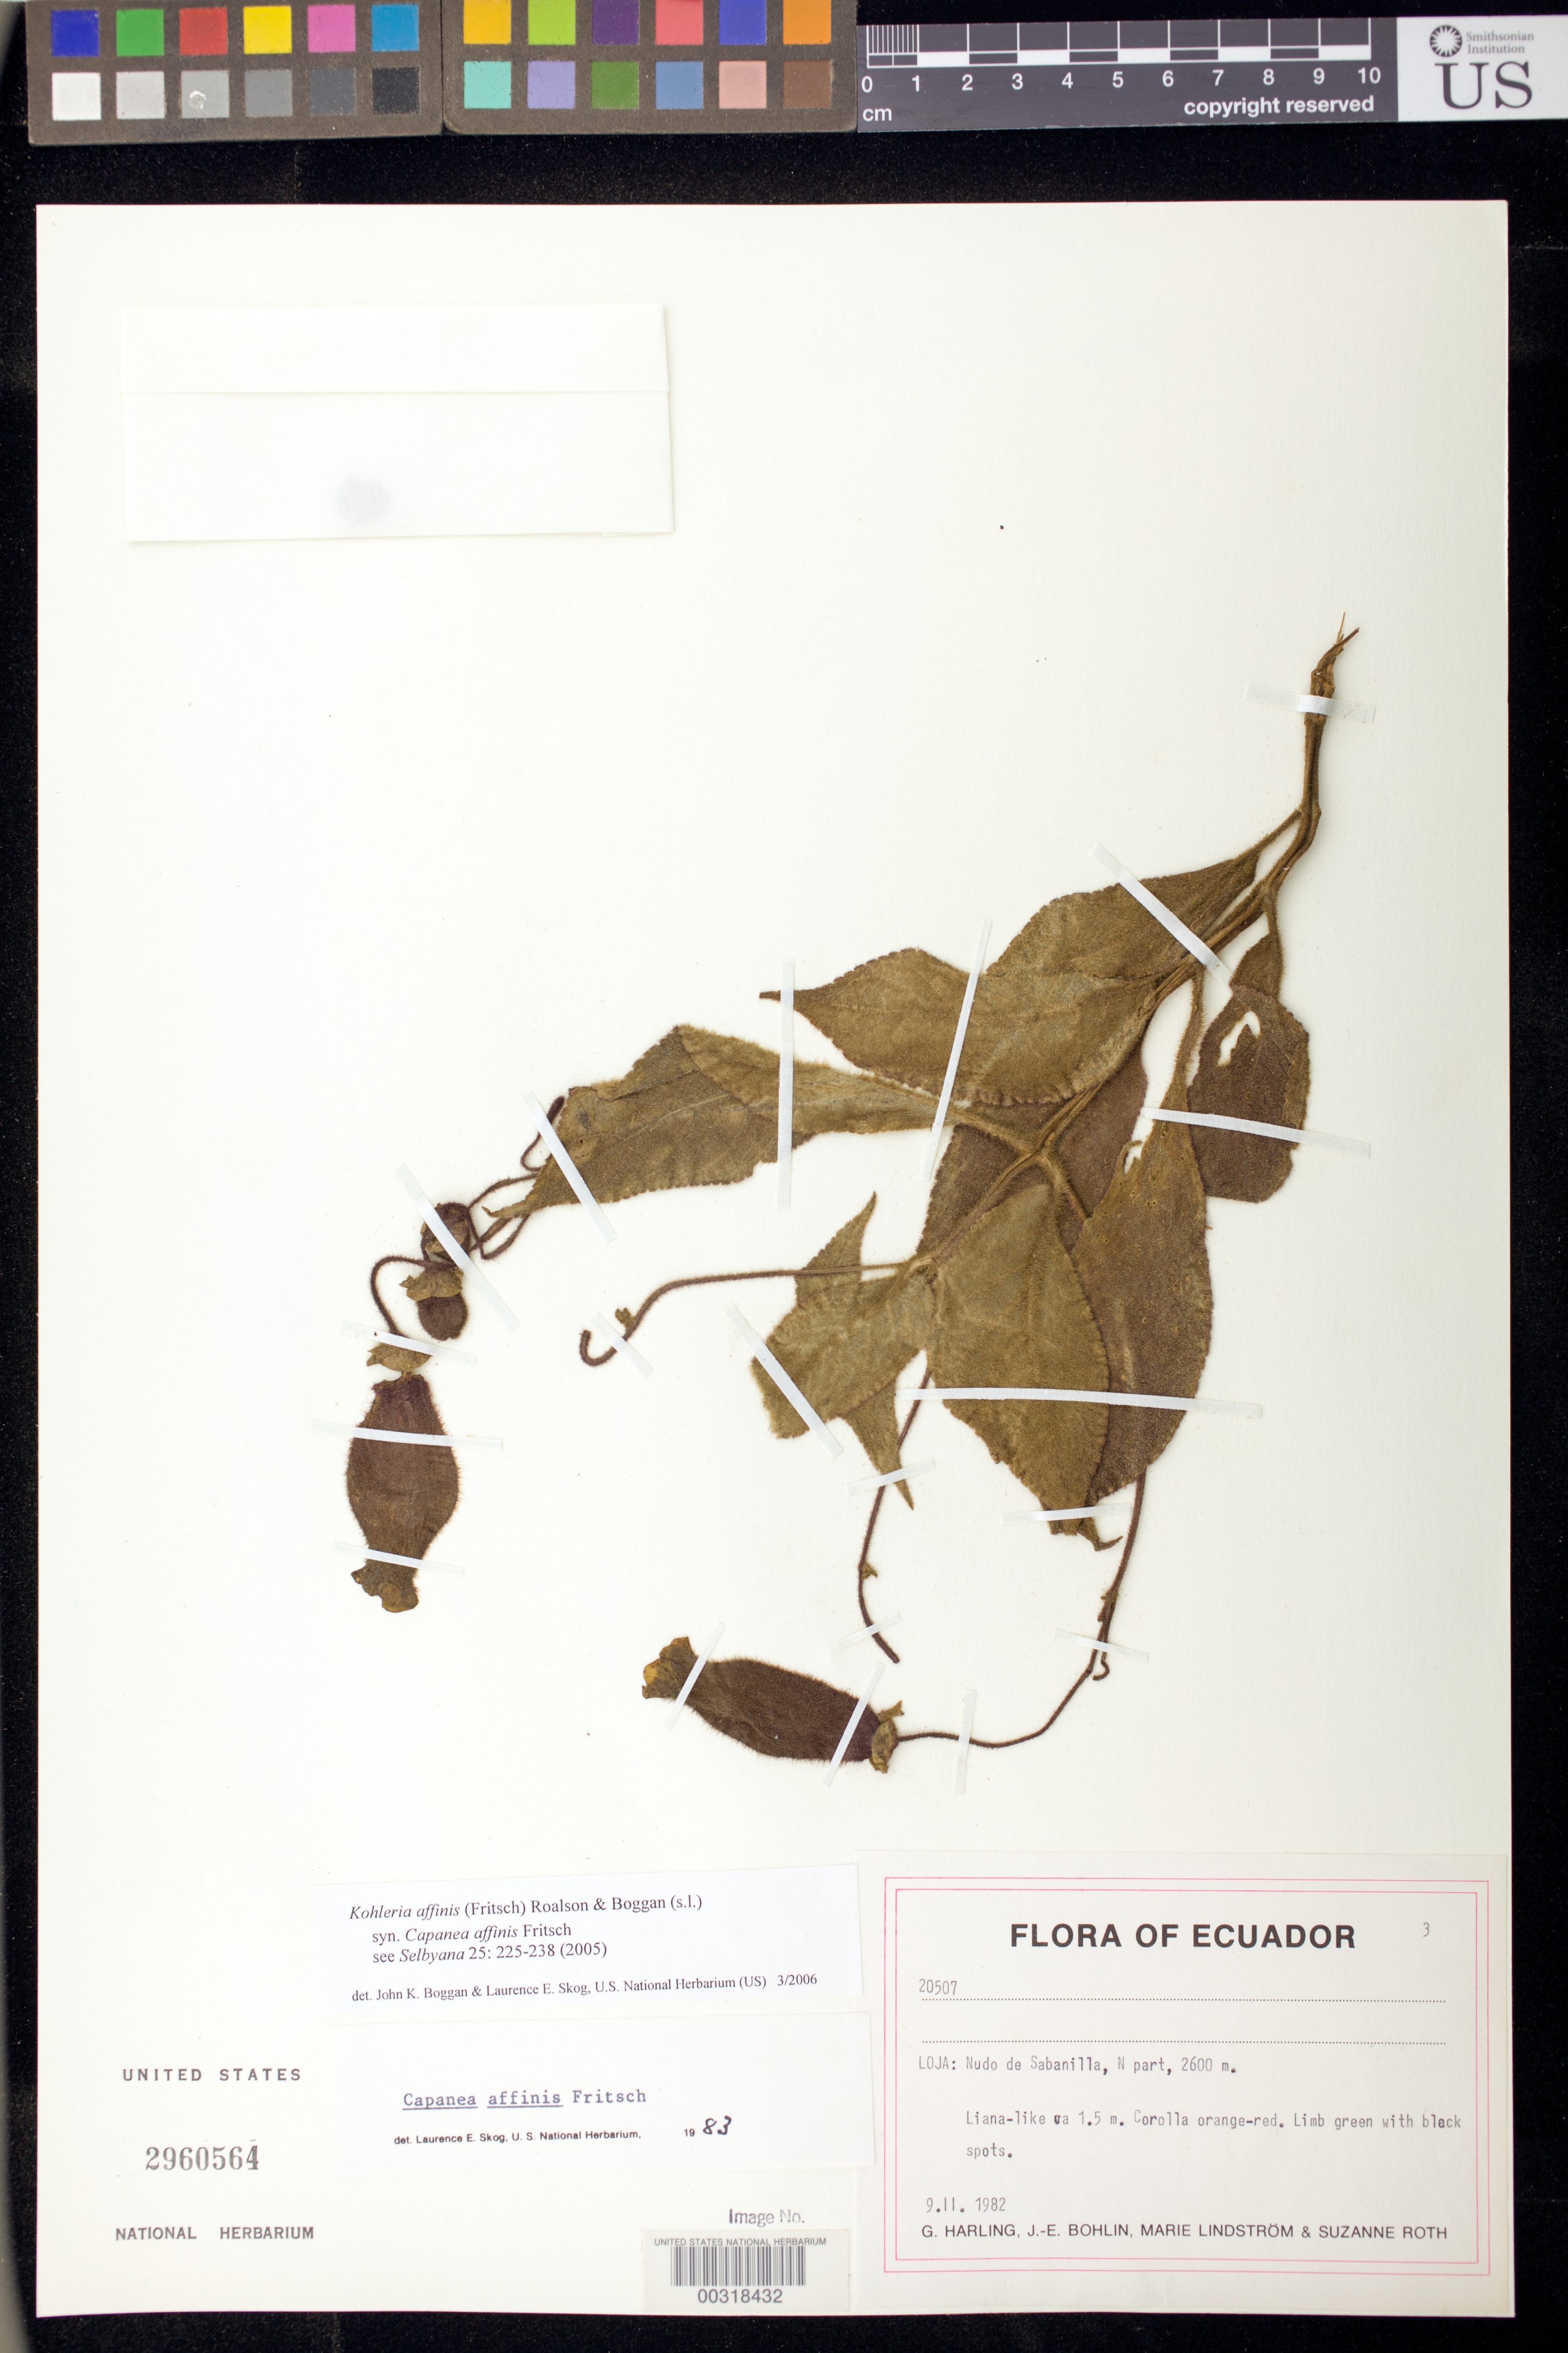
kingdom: Plantae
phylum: Tracheophyta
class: Magnoliopsida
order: Lamiales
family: Gesneriaceae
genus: Kohleria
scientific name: Kohleria affinis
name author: (Fritsch) Roalson & Boggan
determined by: Boggan, J. K.; Skog, L. E.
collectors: G. Harling, J. Bohlin, M. Lindström & S. Roth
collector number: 20507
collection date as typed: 09 Feb 1982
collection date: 1982-02-09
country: Ecuador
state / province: Loja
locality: Nudo de Sabanilla, N part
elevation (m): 2600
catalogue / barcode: US 2960564